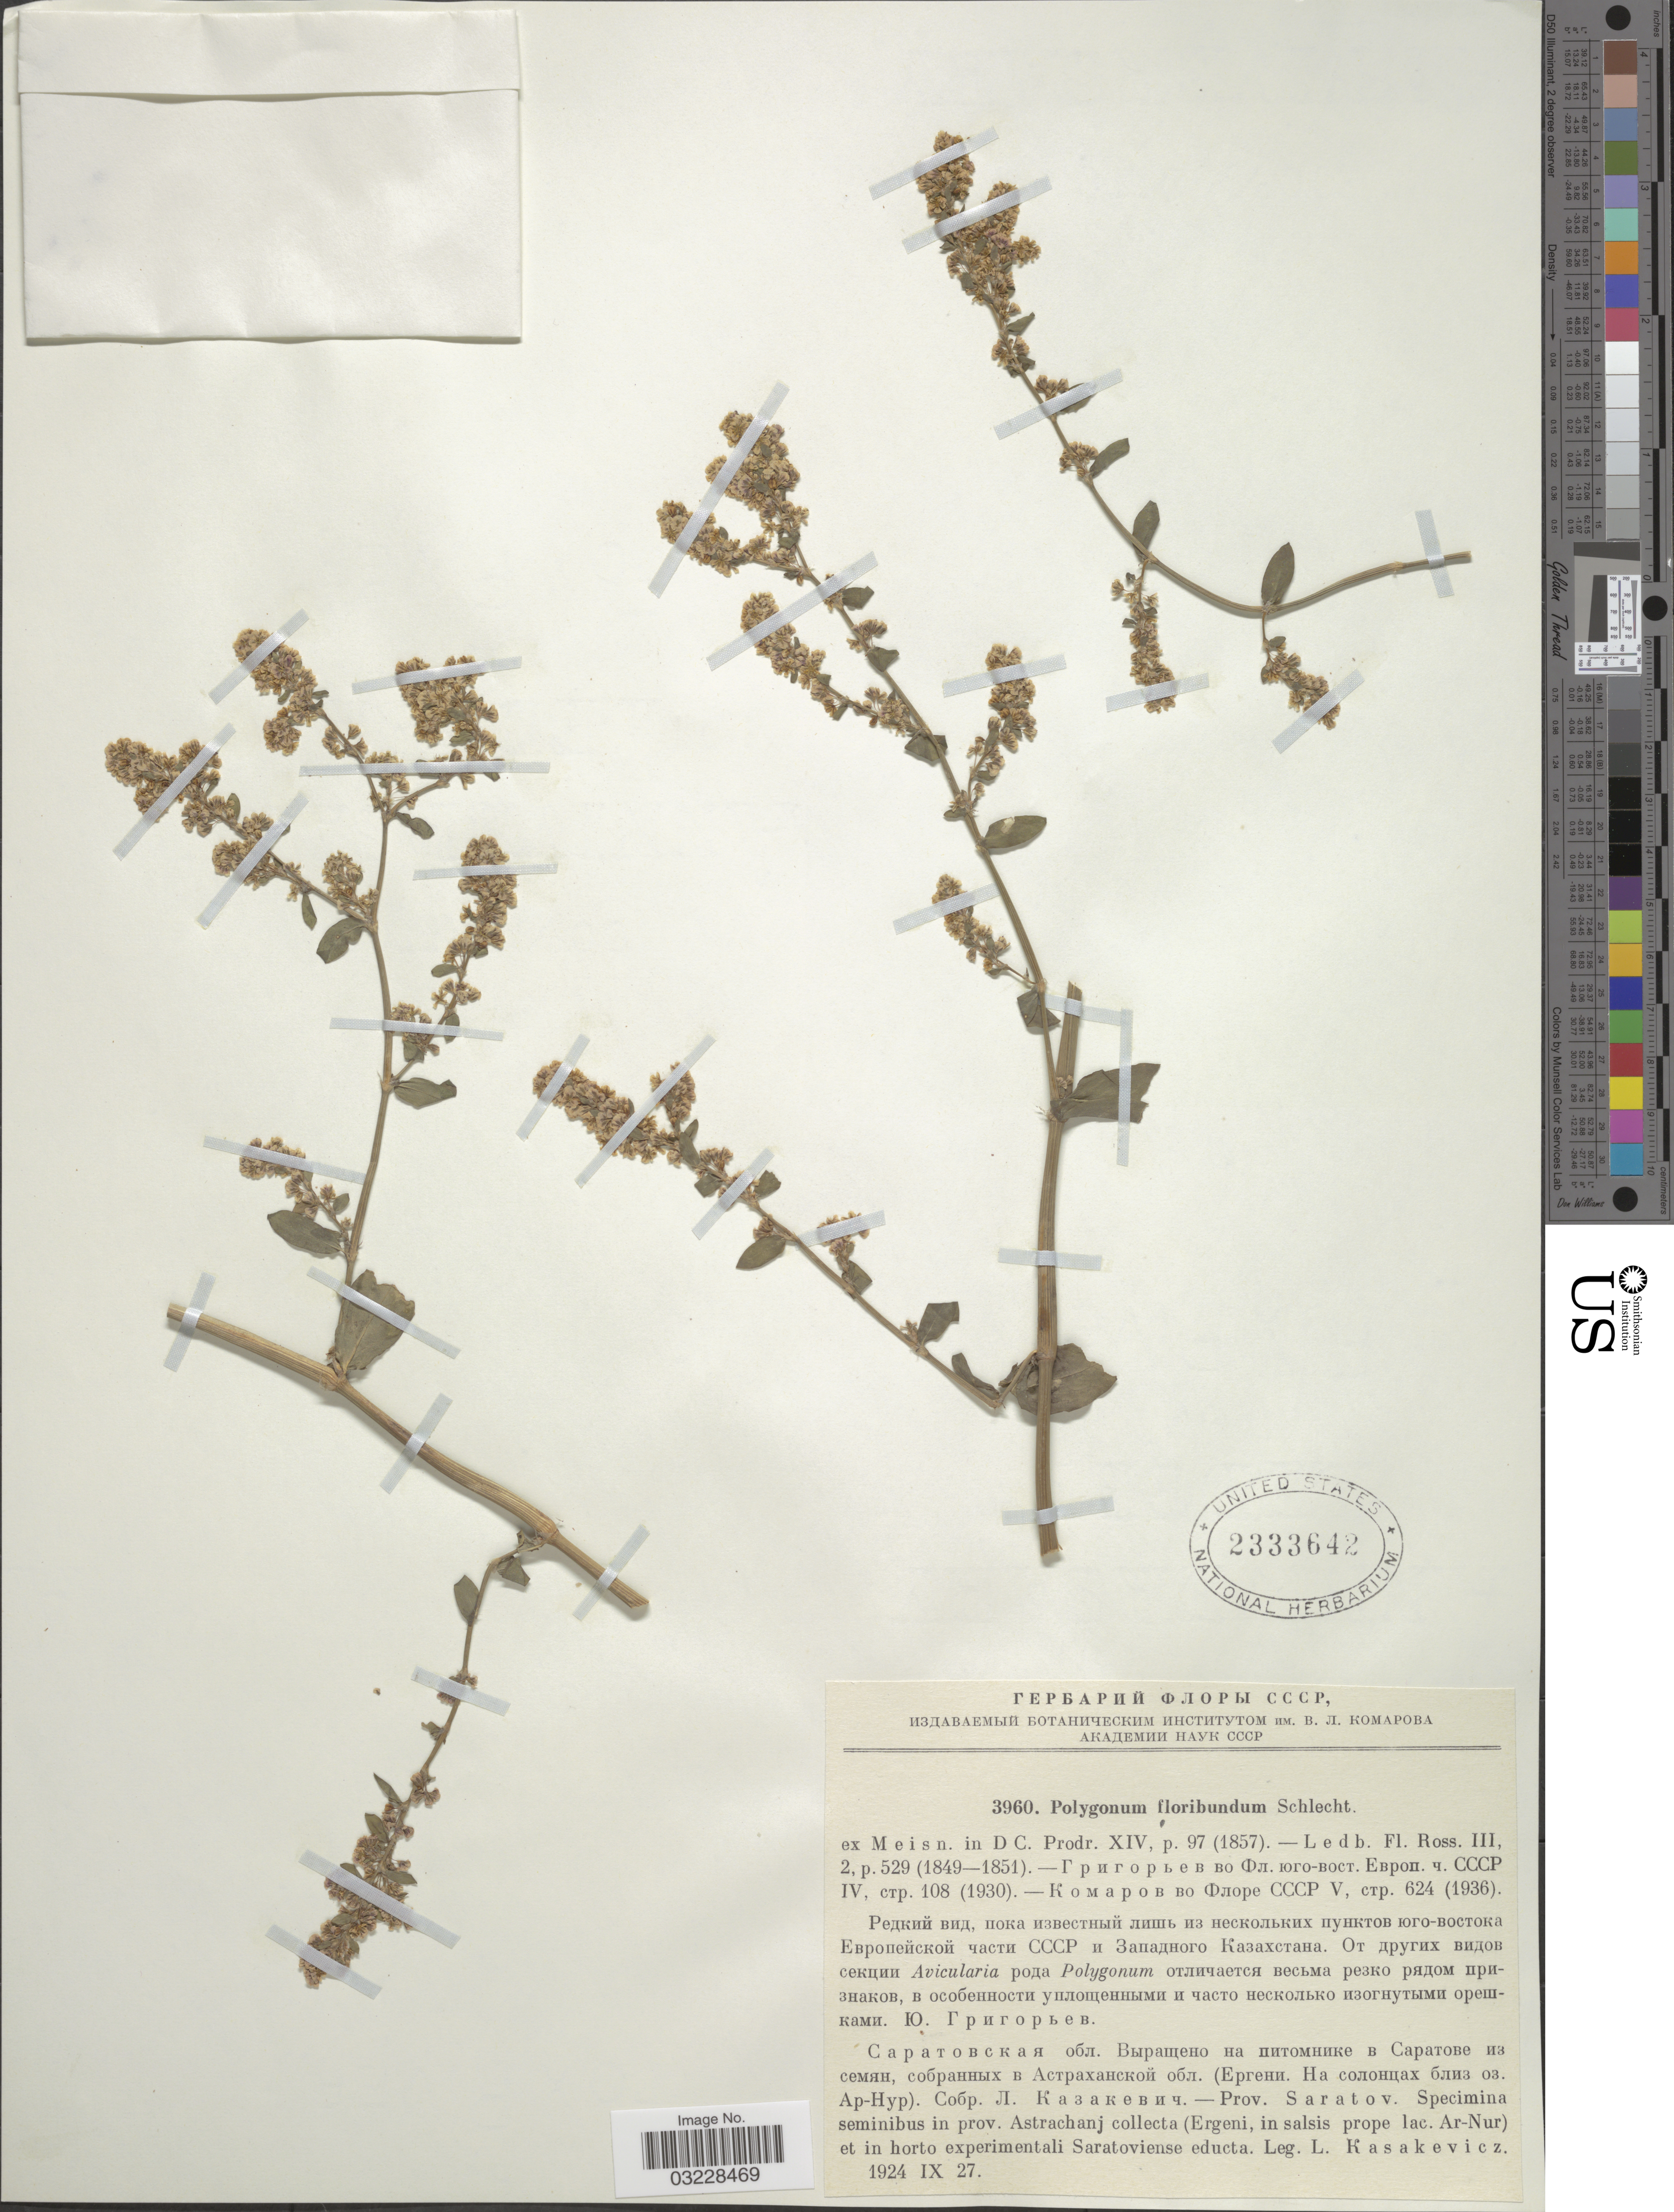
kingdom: Plantae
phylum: Tracheophyta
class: Magnoliopsida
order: Caryophyllales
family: Polygonaceae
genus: Polygonum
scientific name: Polygonum floribundum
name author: Schltdl. ex Spreng.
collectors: L. Kasakevicz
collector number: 3960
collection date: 1924-09-27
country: Russian Federation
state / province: Saratov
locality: Prov. Saratov. Specimina seminibus in prov. Astrachanj collecta (Ergeni, in salsis prope lac. Ar-Nur) et in horto experimentali Saratoviense educta.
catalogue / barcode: US 2333642